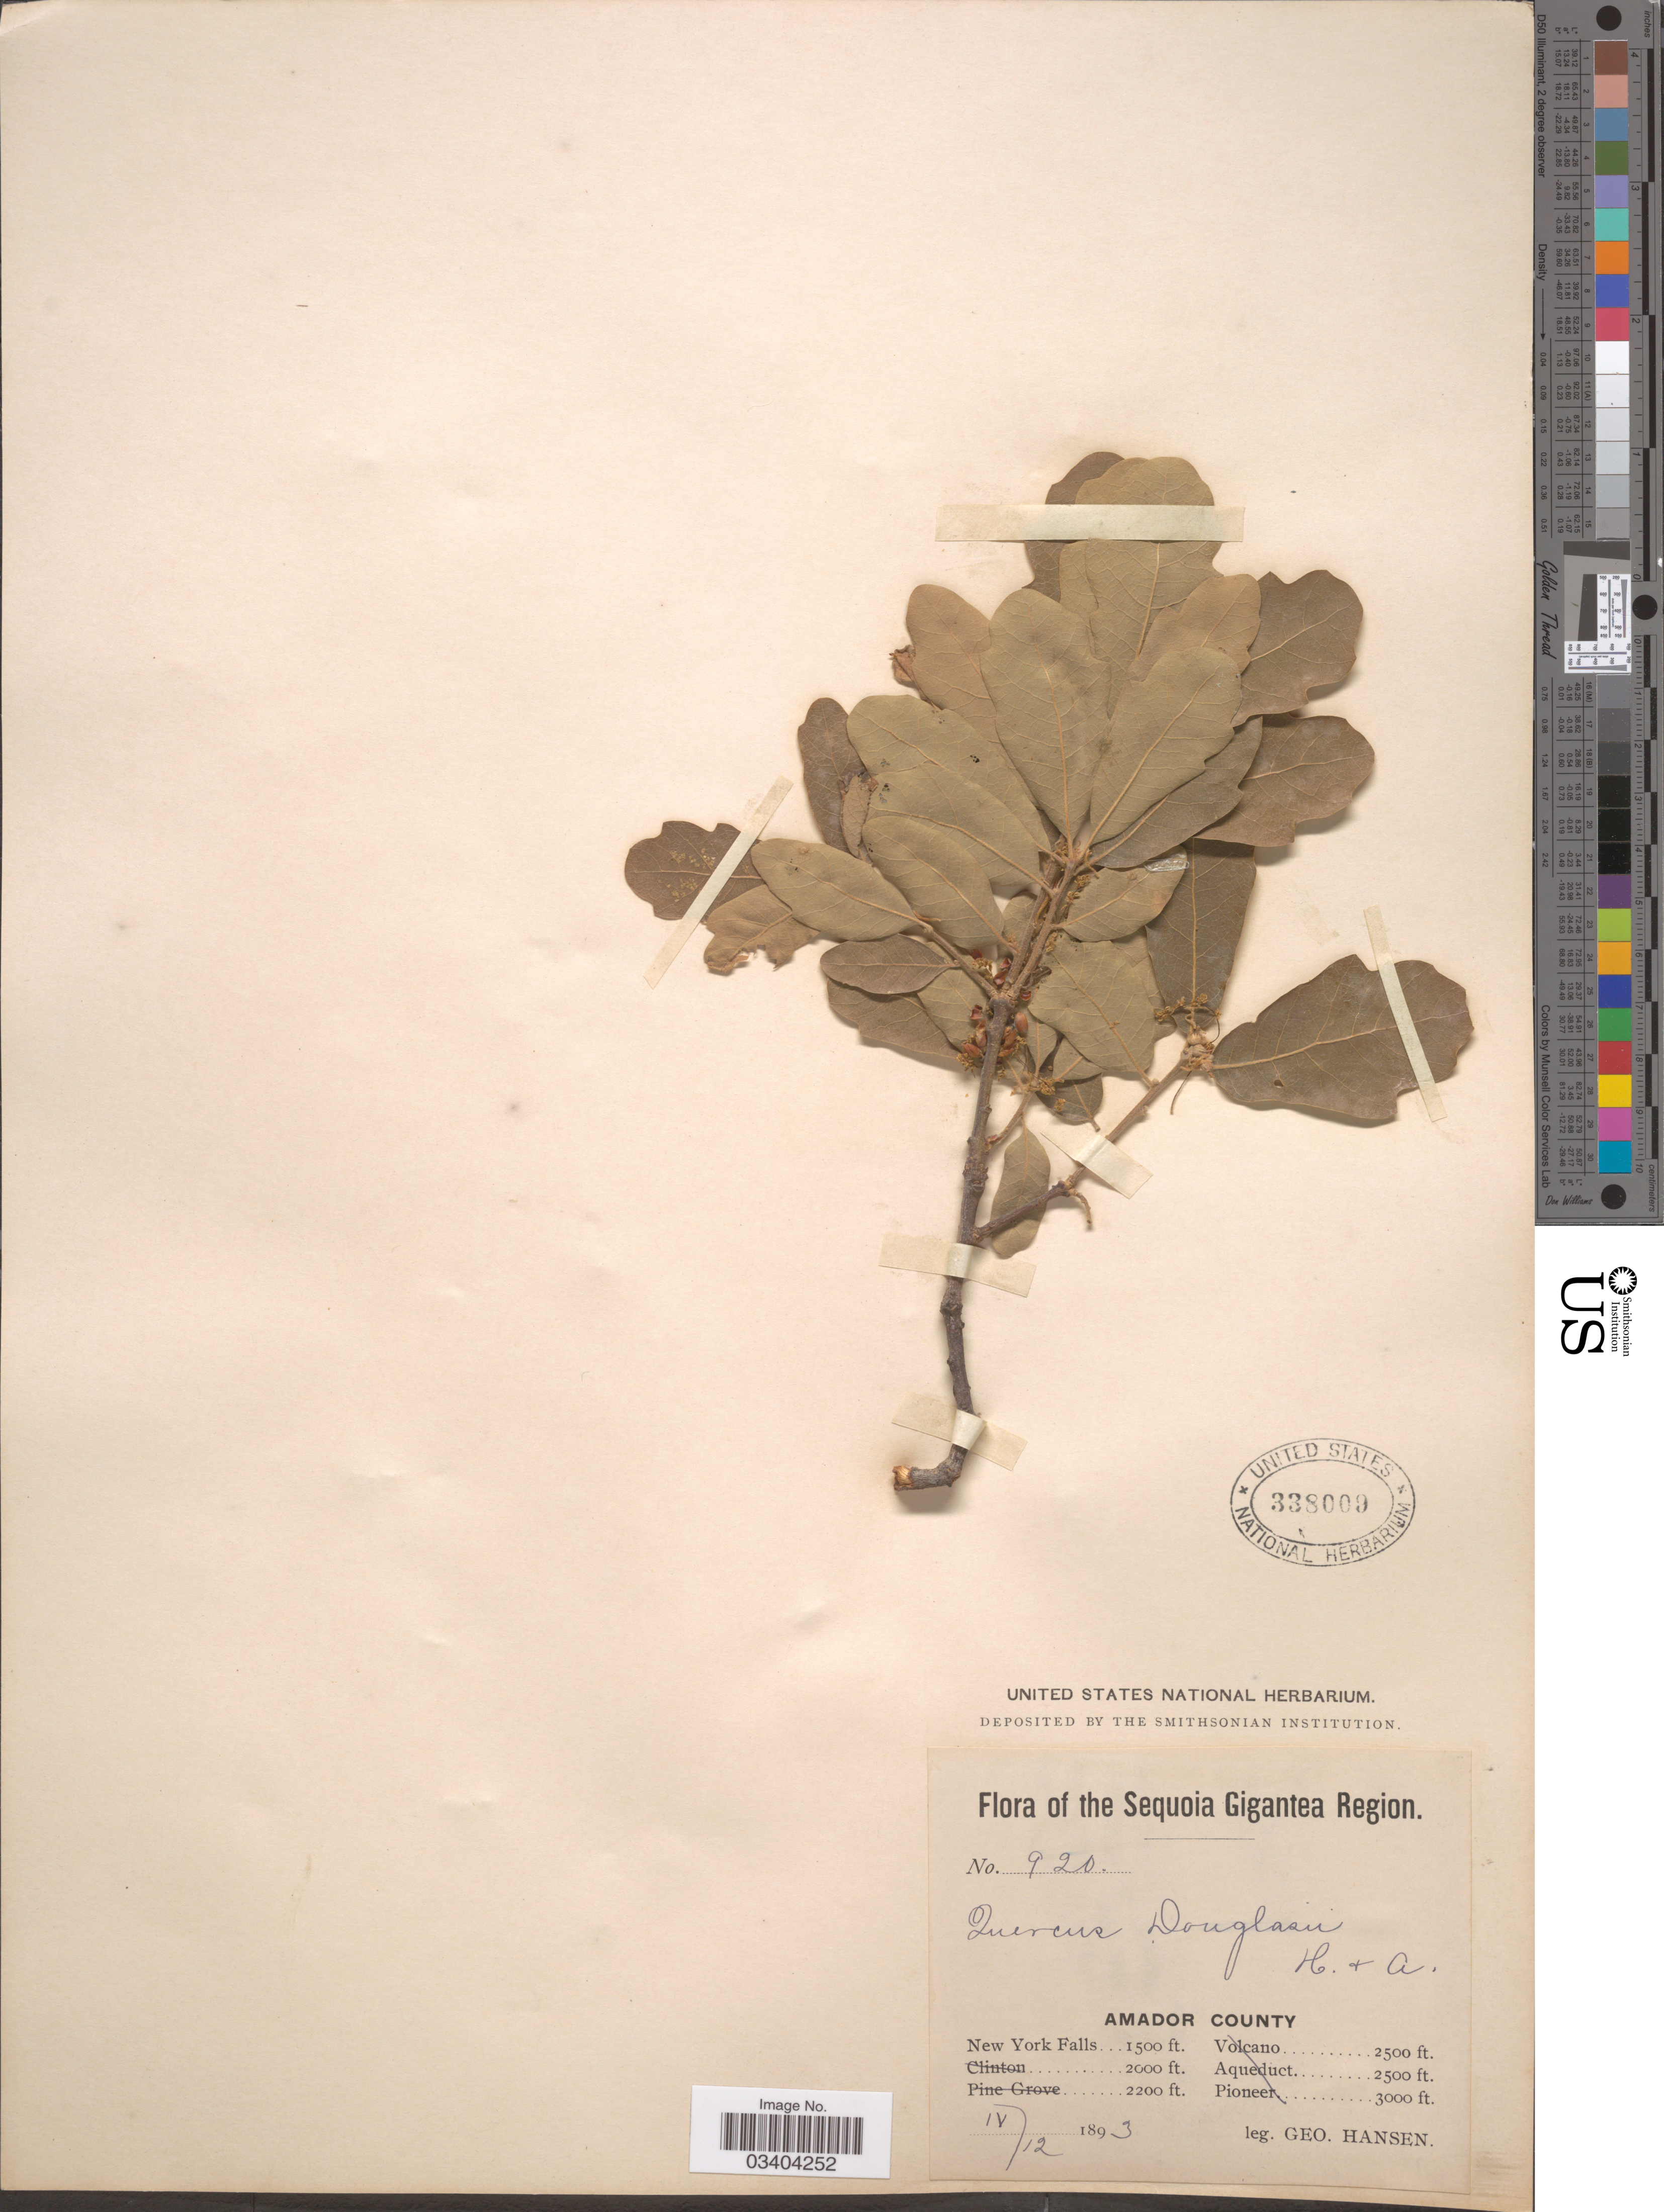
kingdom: Plantae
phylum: Tracheophyta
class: Magnoliopsida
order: Fagales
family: Fagaceae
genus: Quercus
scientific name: Quercus douglasii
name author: Hook. & Arn.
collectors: G. Hansen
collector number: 920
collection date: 1893-04-12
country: United States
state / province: California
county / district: Amador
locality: Sequoia Gigantea Region. Amador County. New York Falls.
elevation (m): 457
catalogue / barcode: US 338009